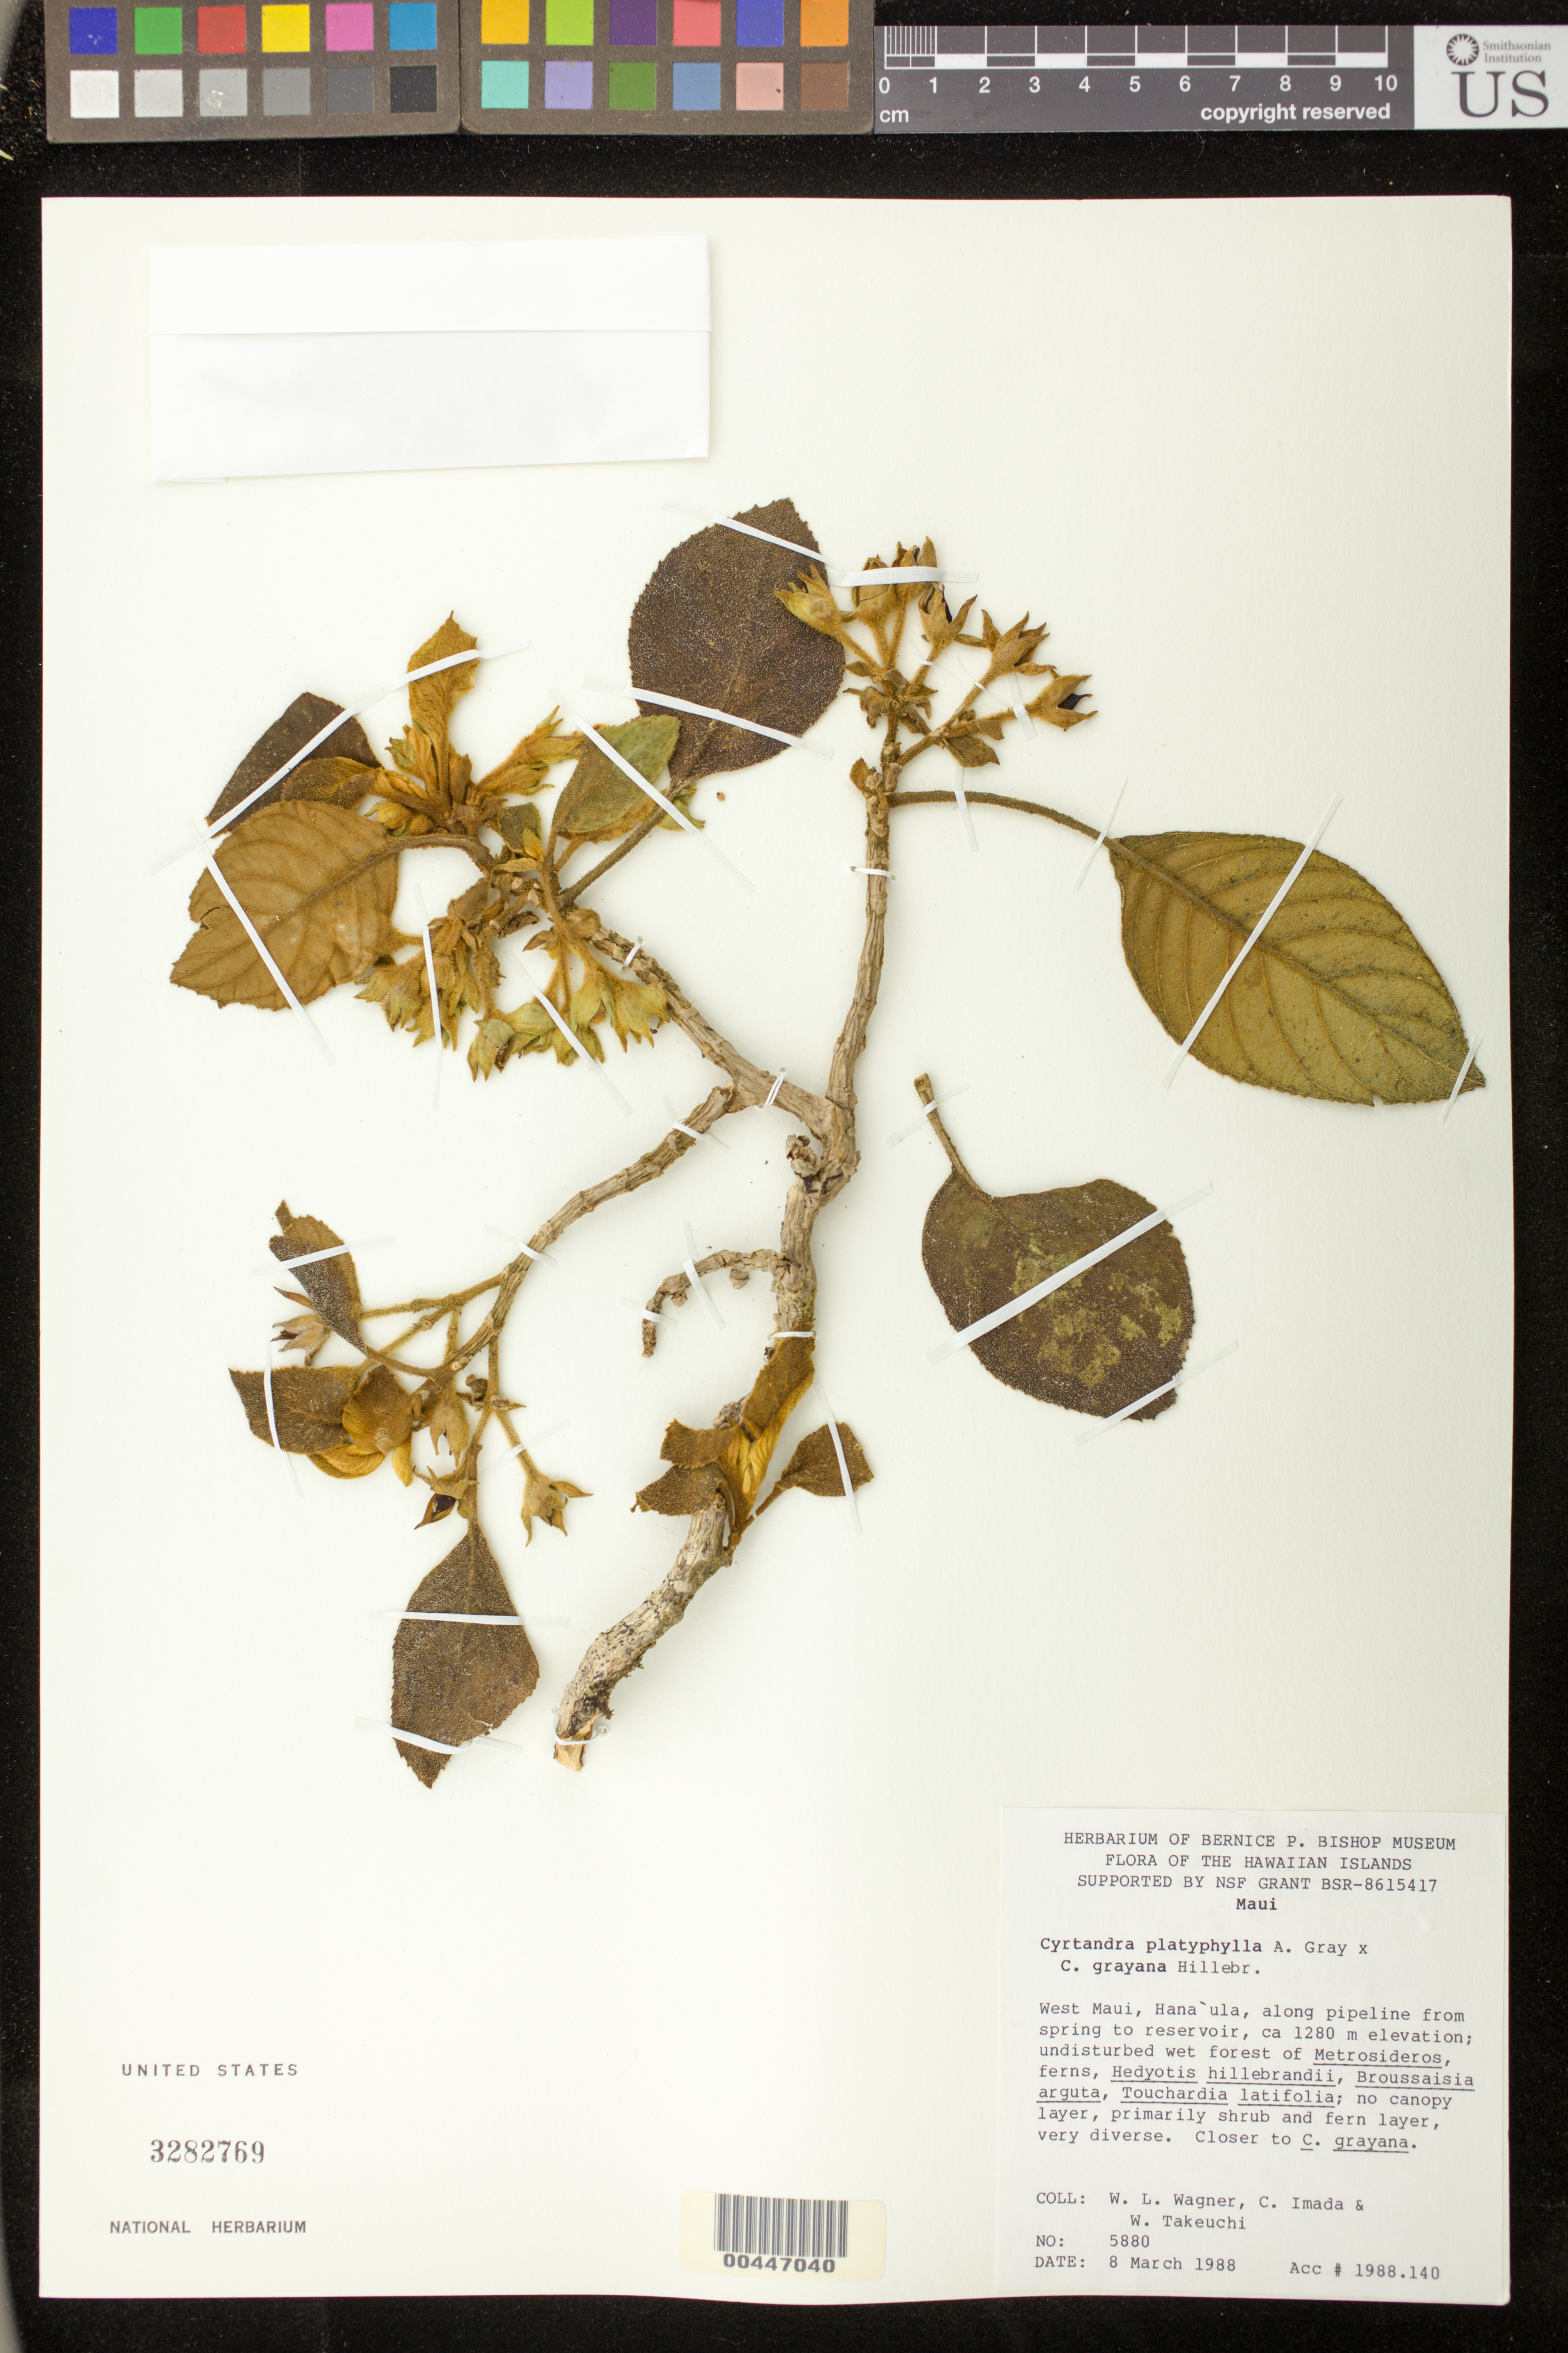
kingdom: Plantae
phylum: Tracheophyta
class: Magnoliopsida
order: Lamiales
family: Gesneriaceae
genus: Cyrtandra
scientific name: Cyrtandra grayana x C. platyphylla A. Gray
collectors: W. L. Wagner, C. Imada & W. N. Takeuchi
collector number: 5880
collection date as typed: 08 Mar 1988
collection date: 1988-03-08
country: United States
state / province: Hawaii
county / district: Maui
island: Maui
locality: West Maui, Hana Ula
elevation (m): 1280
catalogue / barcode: US 3282769